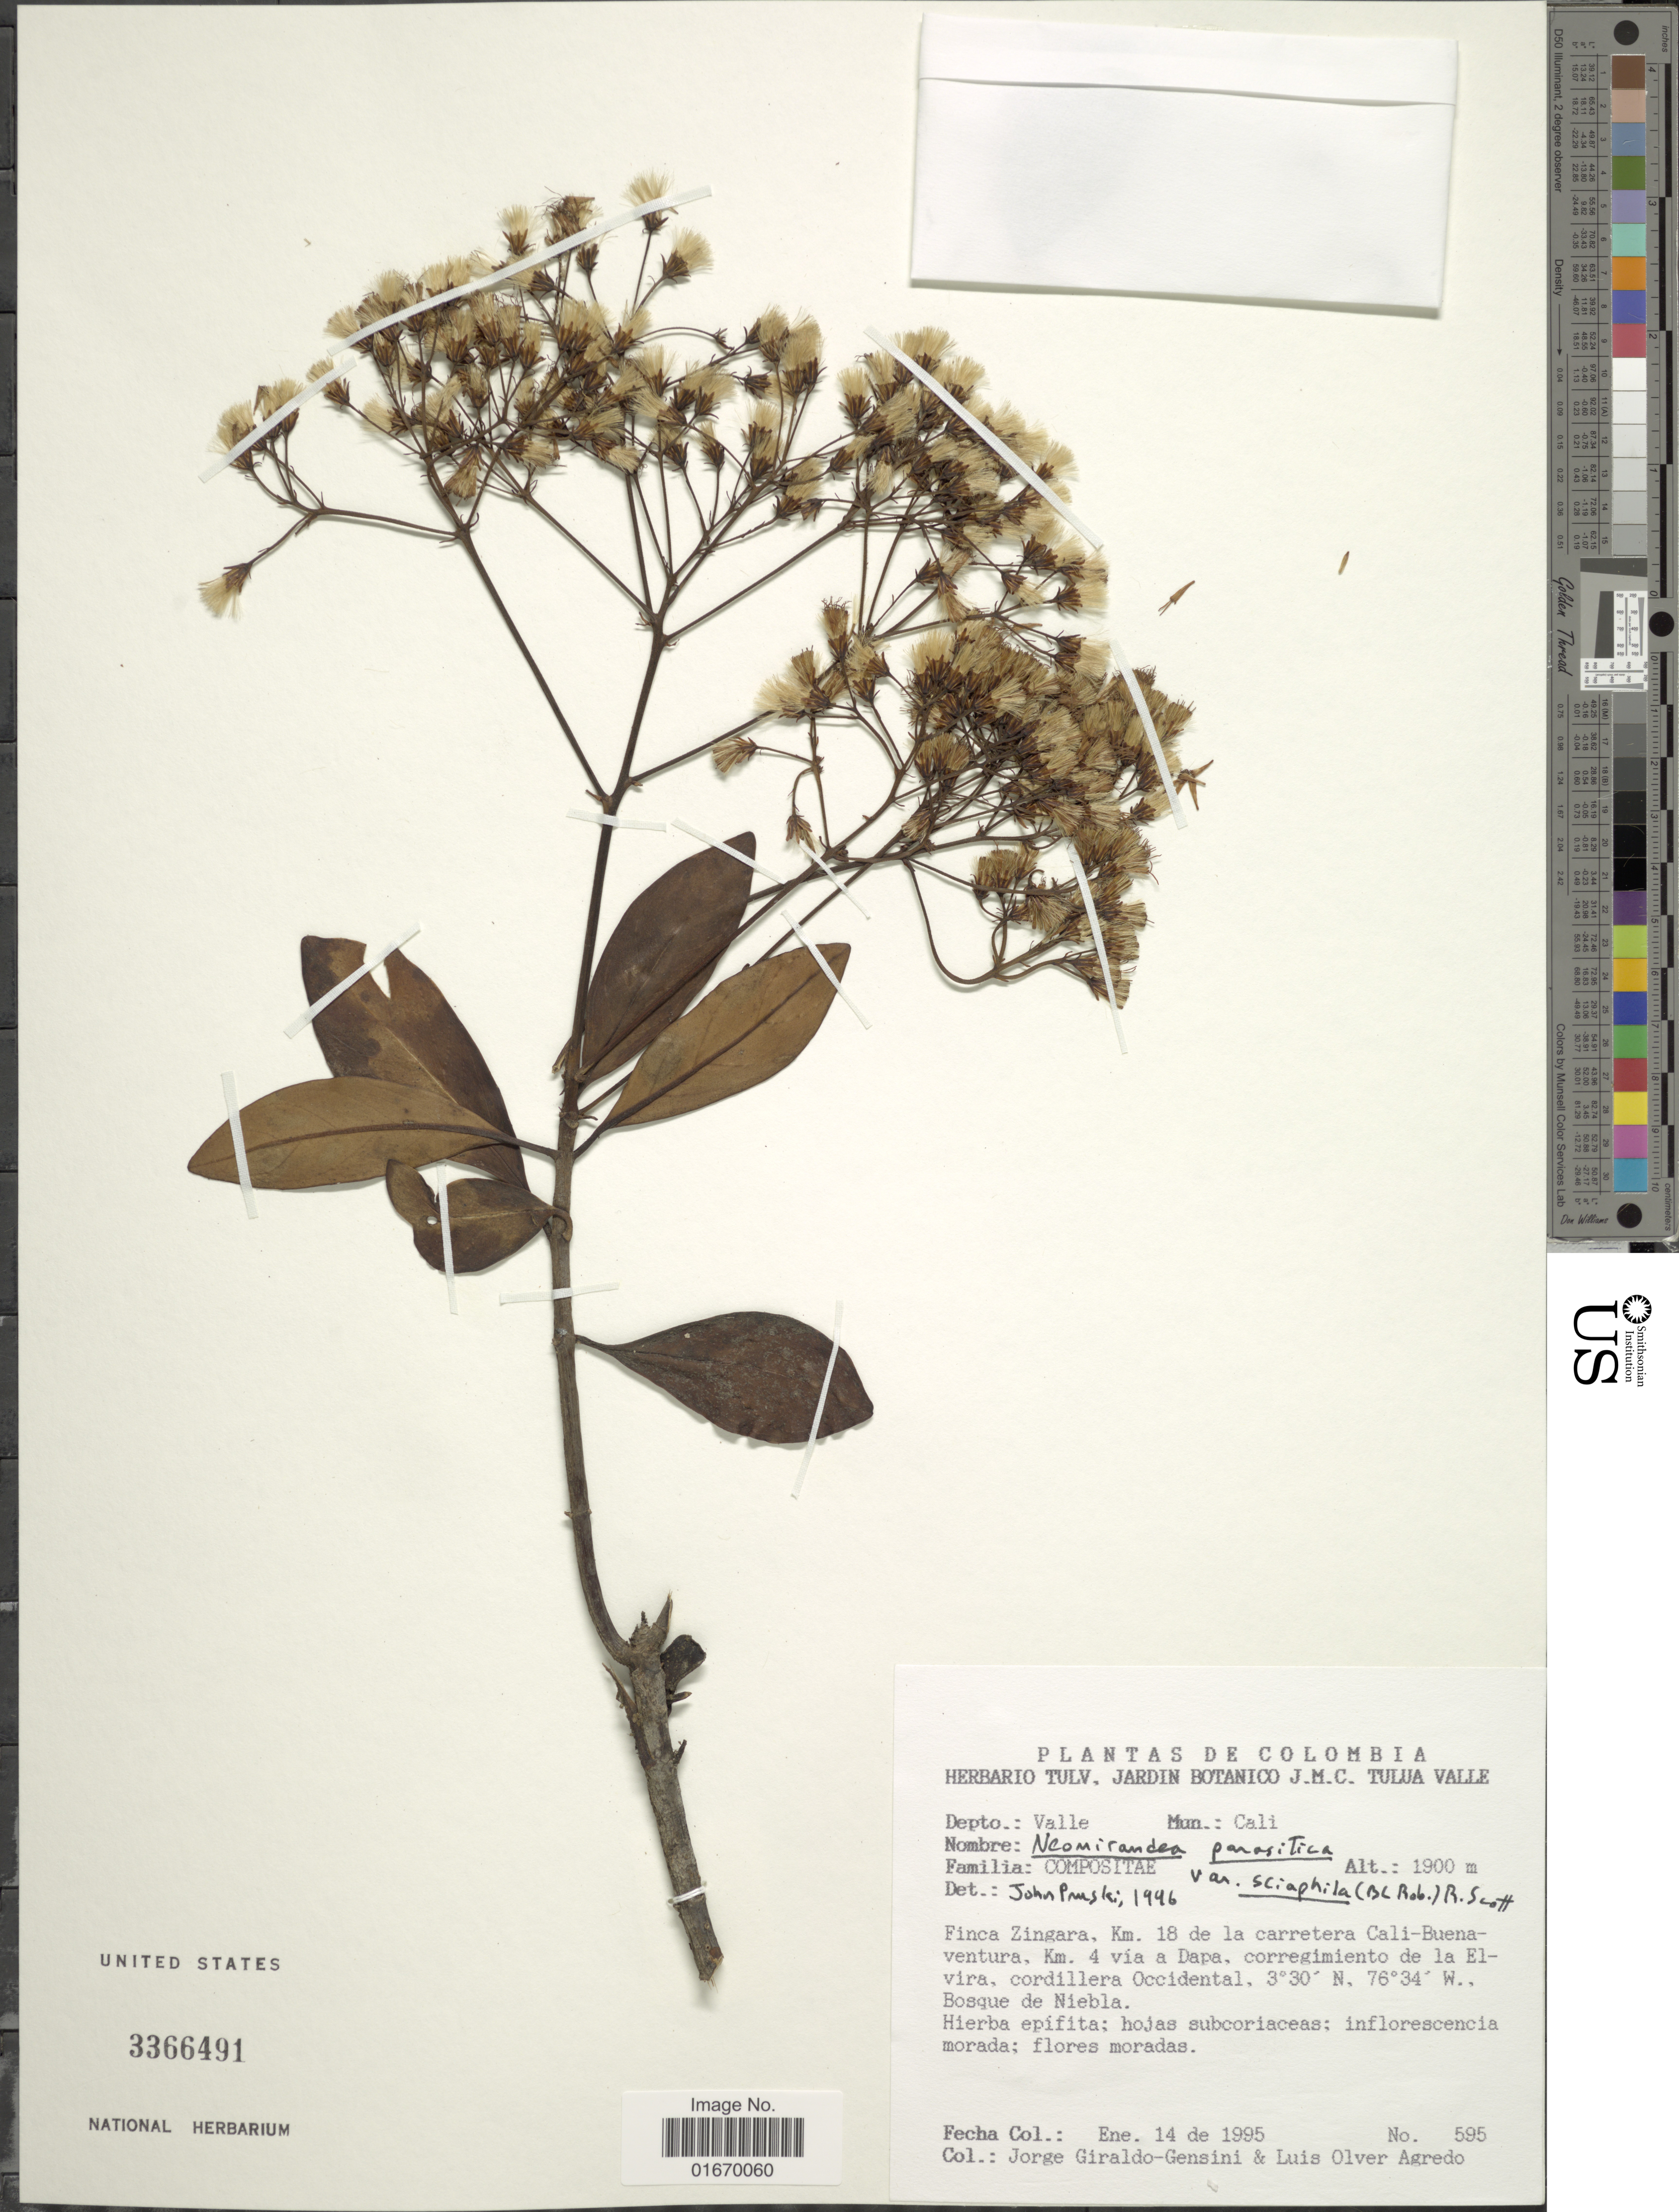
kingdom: Plantae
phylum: Tracheophyta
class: Magnoliopsida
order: Asterales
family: Asteraceae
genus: Neomirandea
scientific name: Neomirandea parasitica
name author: (Klatt) R.M. King & H. Rob.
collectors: J. Giraldo-Gensini & L. O. Agredo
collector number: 595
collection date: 1995-01-14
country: Colombia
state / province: Valle del Cauca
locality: Depto. Valle, Mun. Cali, Finca Zingara, km 18 de la carretera Cali-Buena-ventura, km 4 via a Dapa. corregimiento de la Elvira, Cordillera Occidental, Bosque de Niebla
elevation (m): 1900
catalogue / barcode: US 3366491